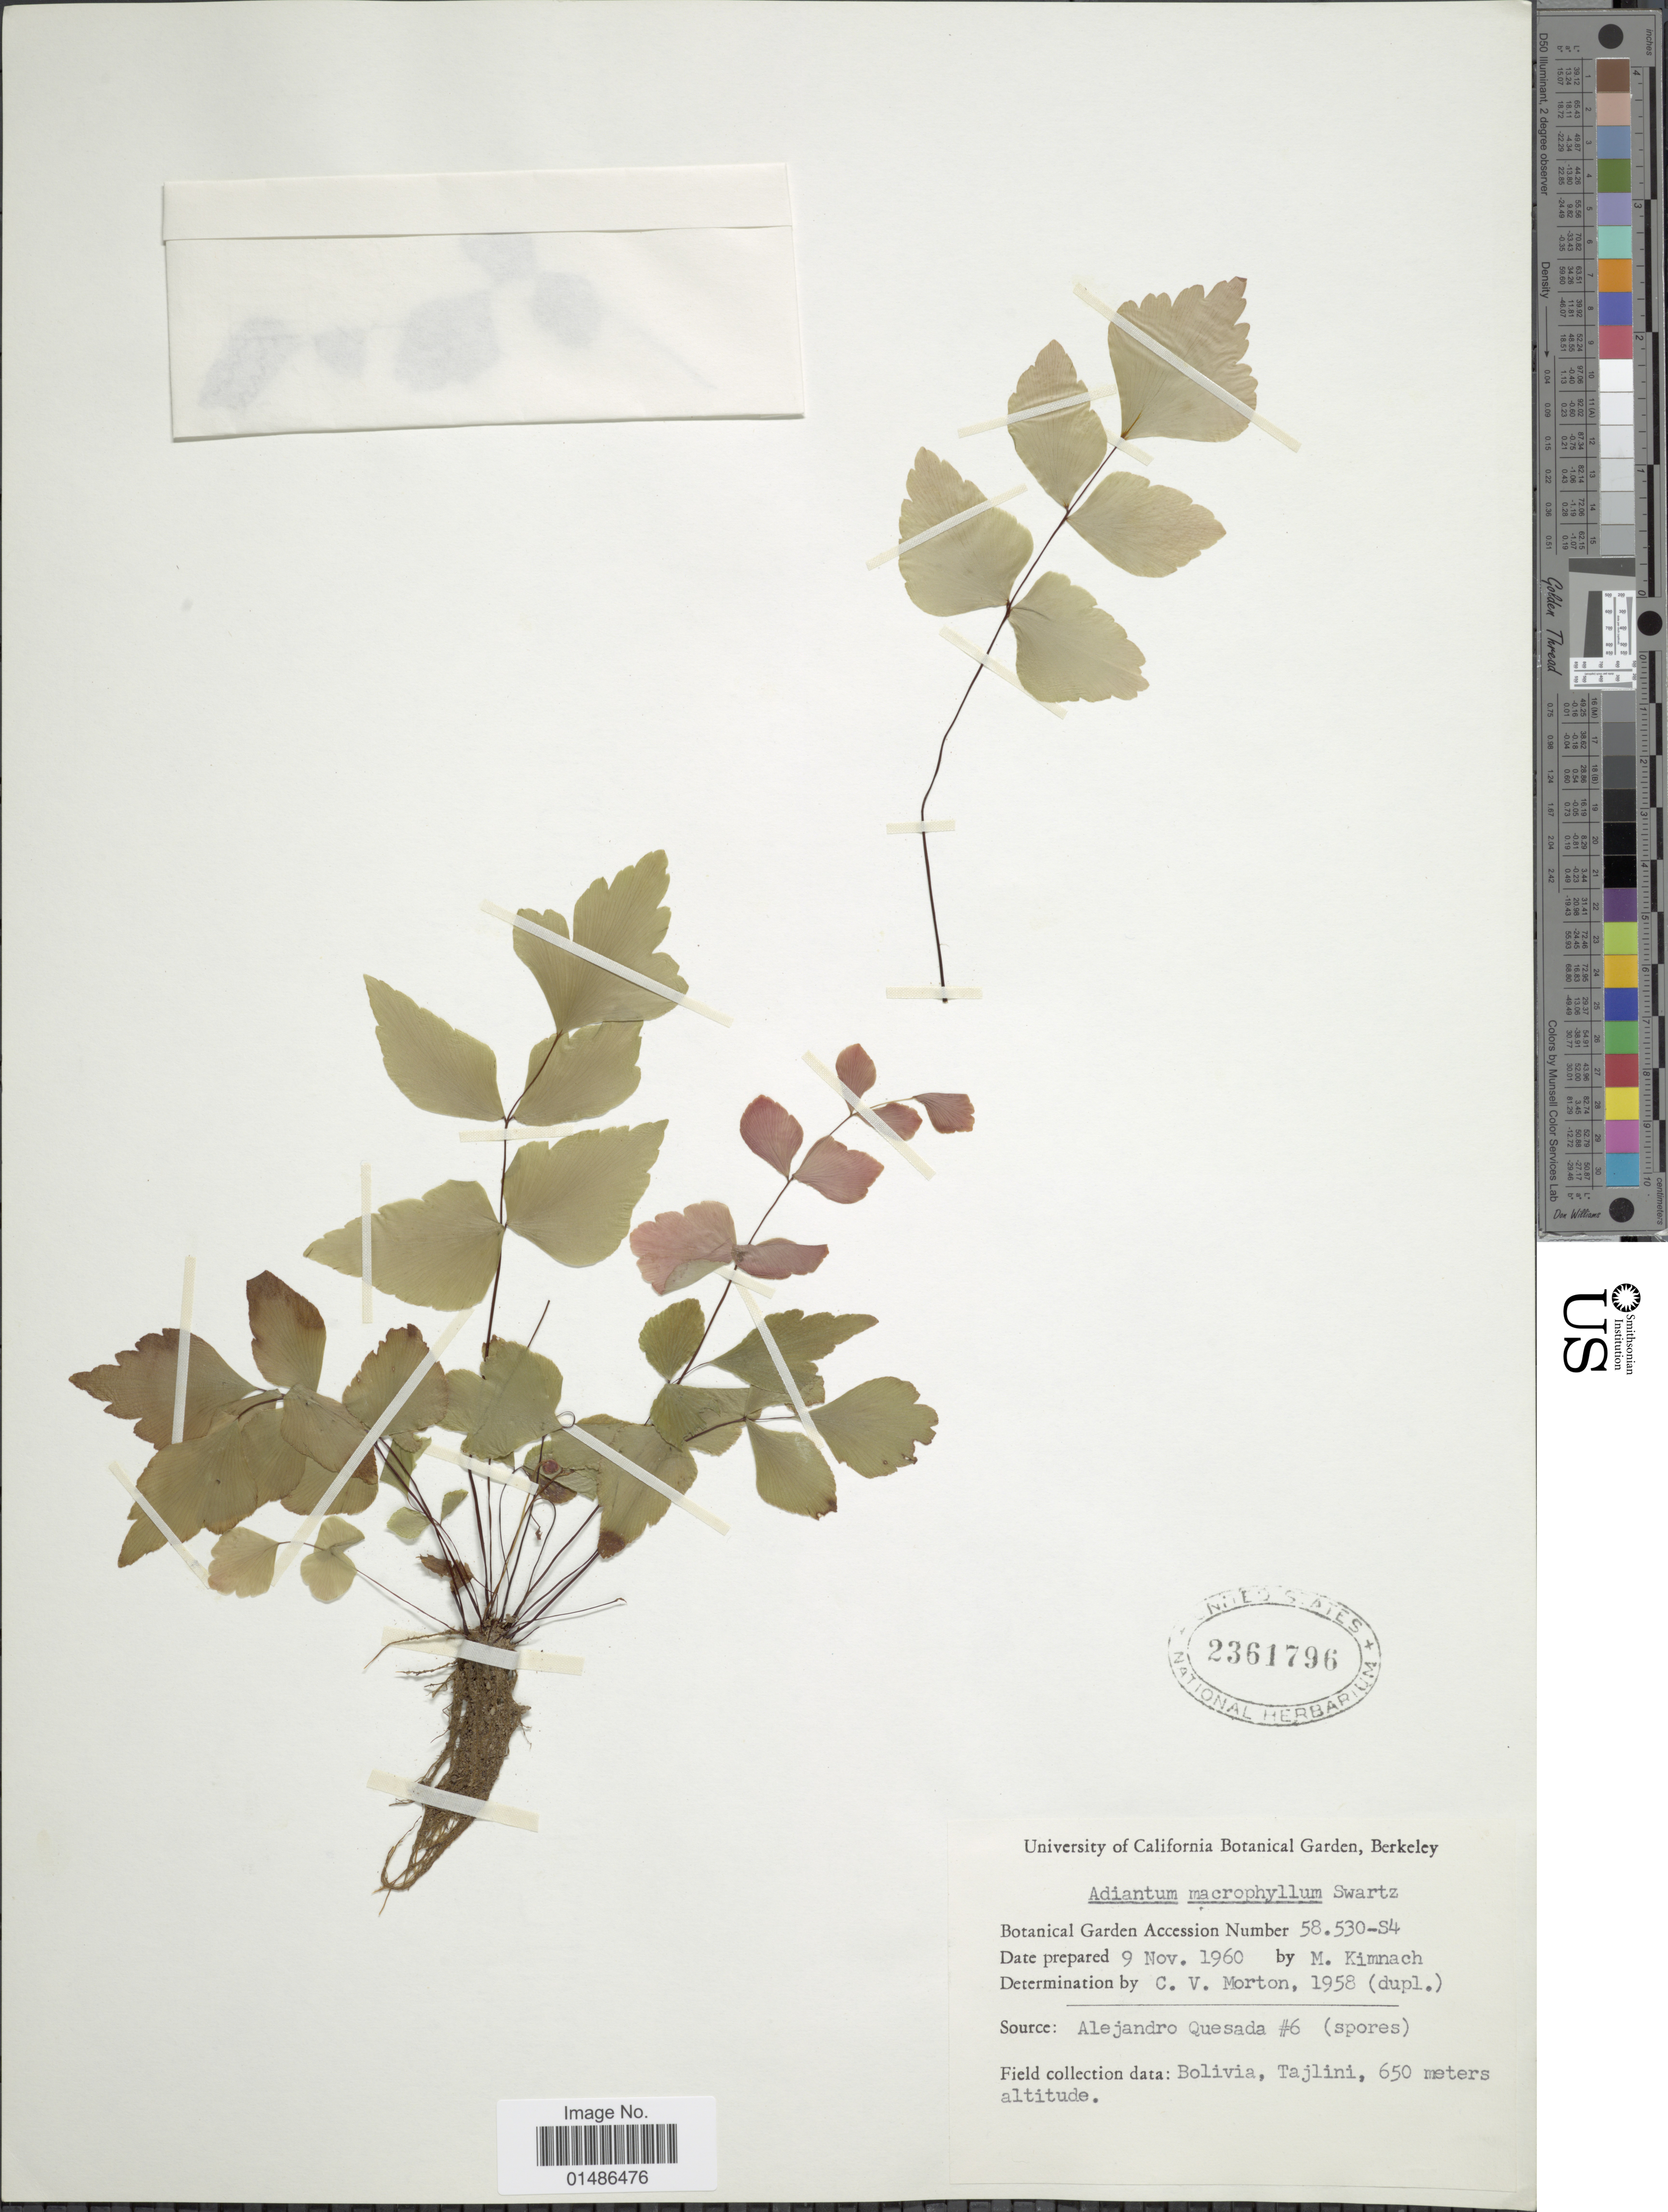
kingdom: Plantae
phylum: Tracheophyta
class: Polypodiopsida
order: Polypodiales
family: Pteridaceae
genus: Adiantum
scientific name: Adiantum macrophyllum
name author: Sw.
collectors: M. W. Kimnach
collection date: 1960-11-09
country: United States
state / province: California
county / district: Alameda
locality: University of California Botanical Garden, Berkeley.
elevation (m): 650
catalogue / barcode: US 2361796